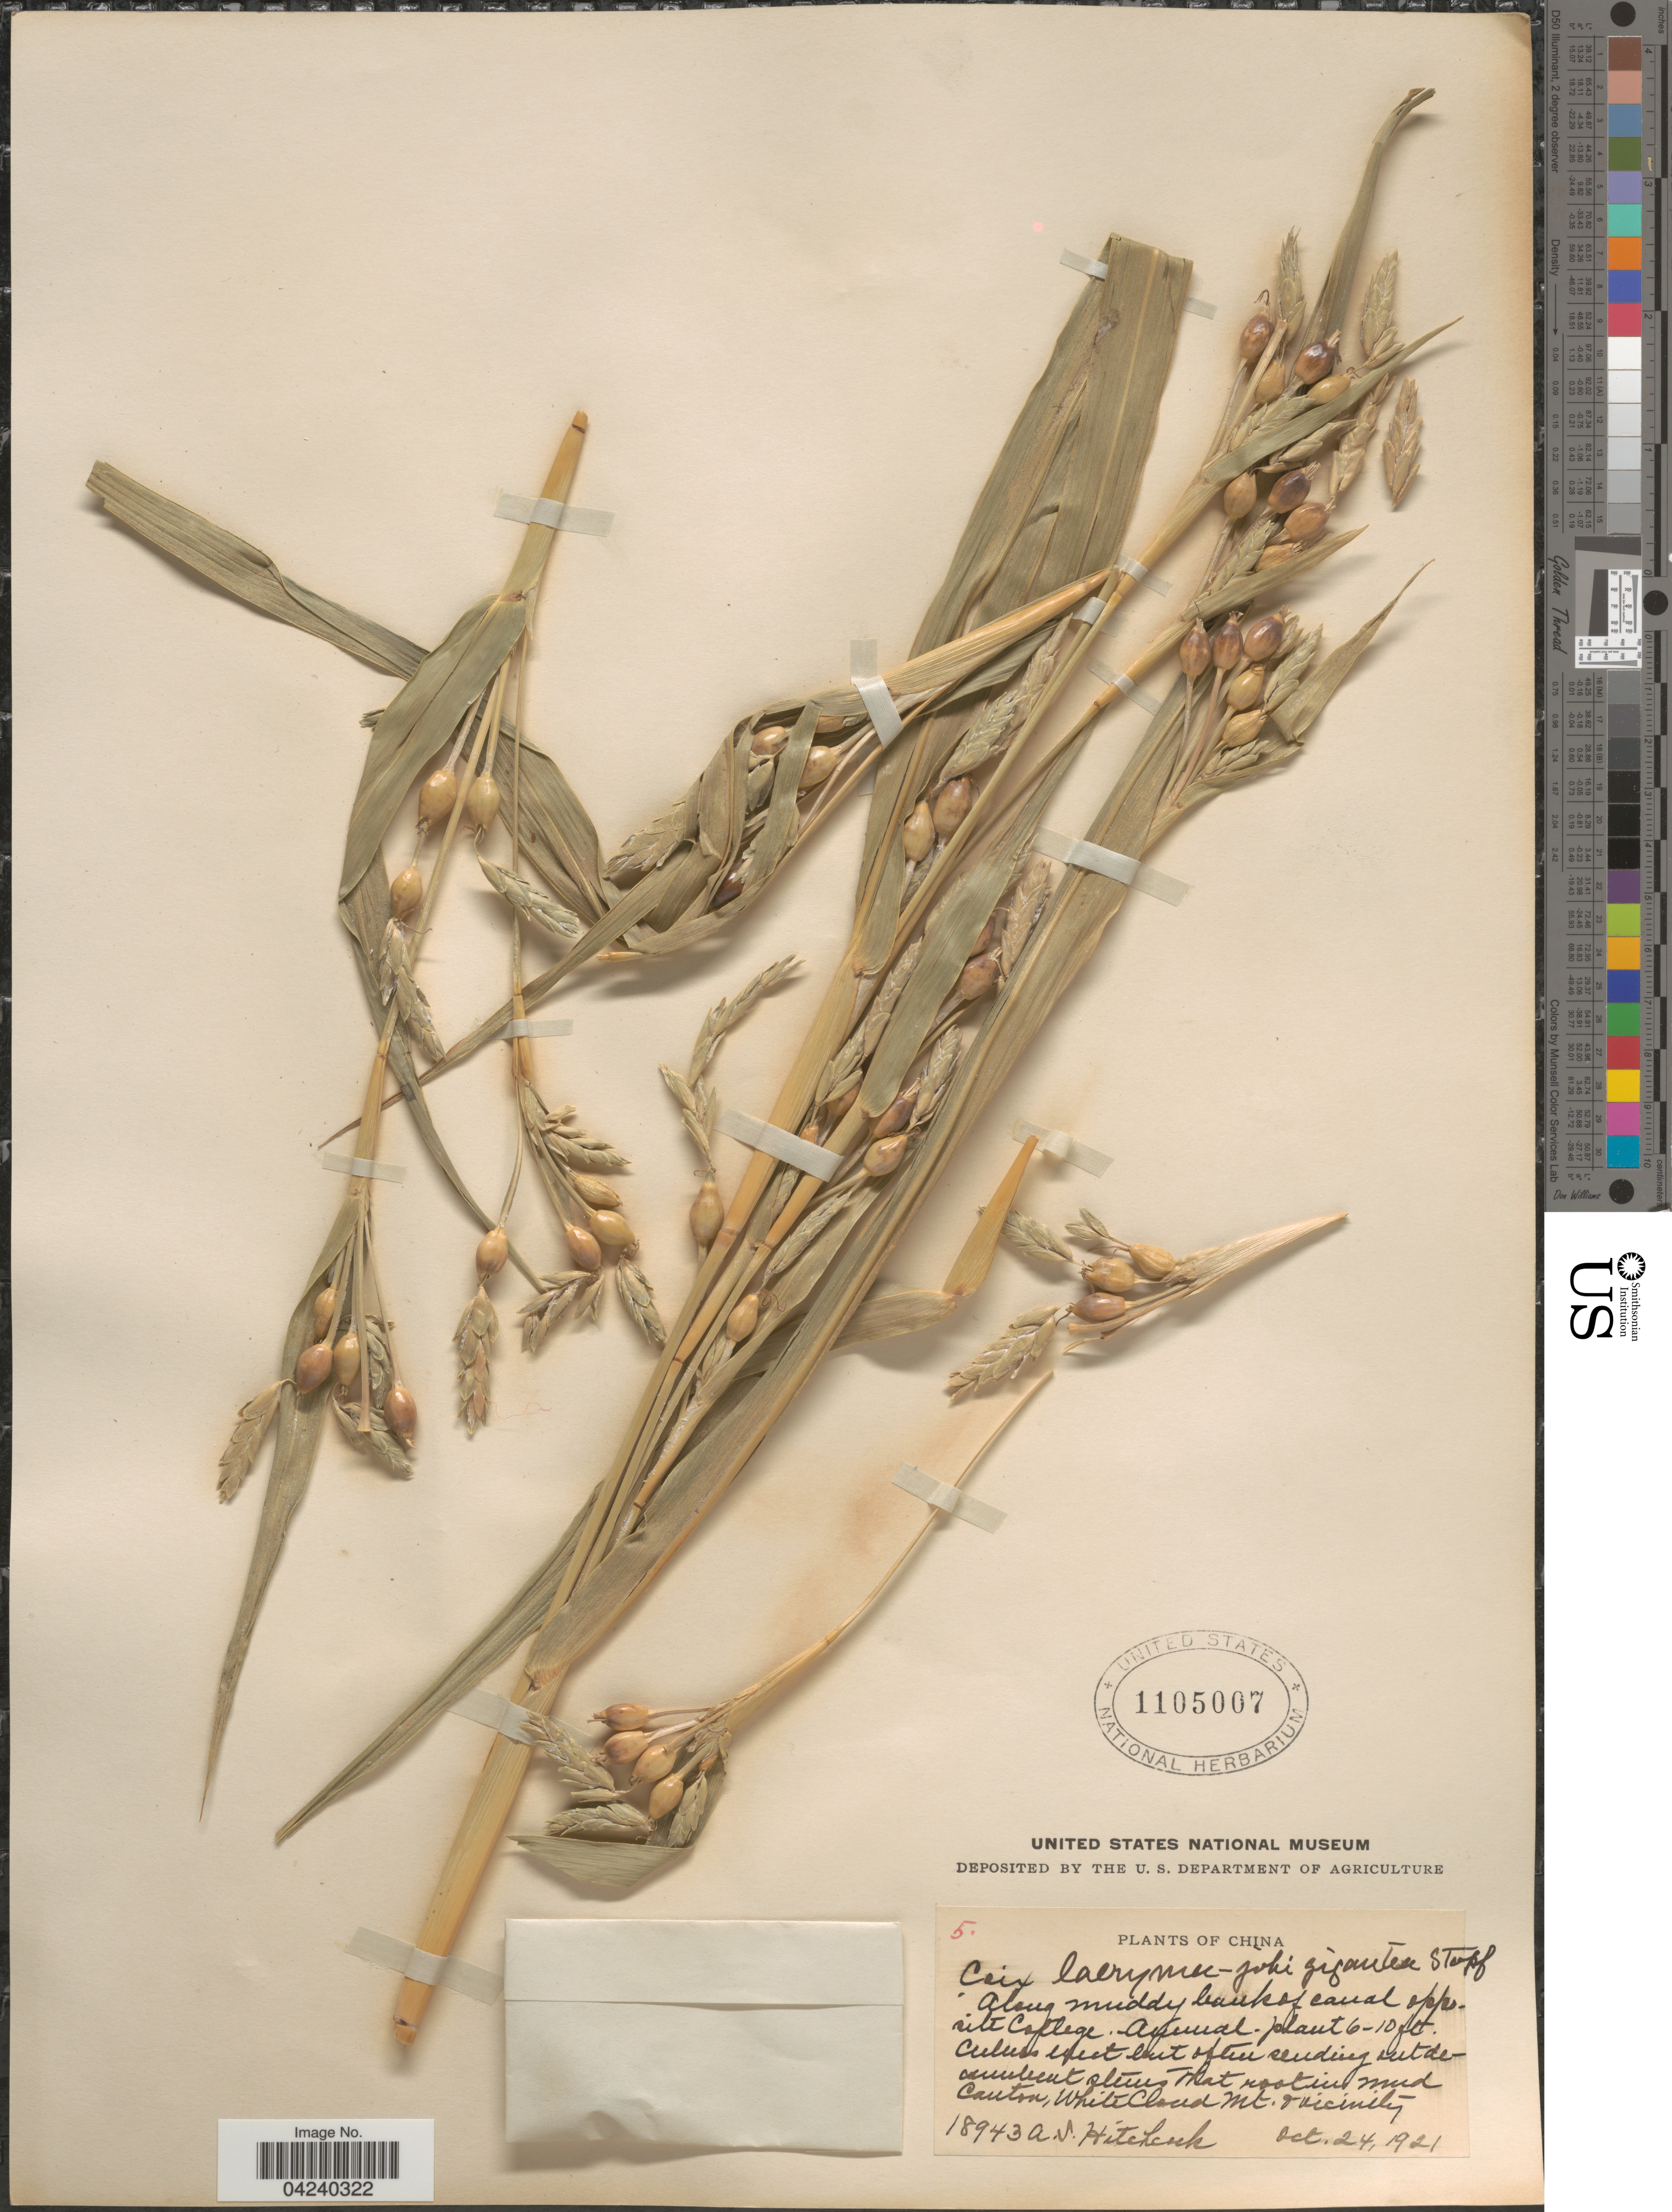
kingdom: Plantae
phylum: Tracheophyta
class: Liliopsida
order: Poales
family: Poaceae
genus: Chionachne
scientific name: Chionachne gigantea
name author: (J. Koenig) Veldkamp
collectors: A. S. Hitchcock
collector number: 18943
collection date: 1921-10-24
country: China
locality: Along muddy bank of canal opposite College. Canton, White Cloud Mt. & vicinity.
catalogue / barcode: US 1105007